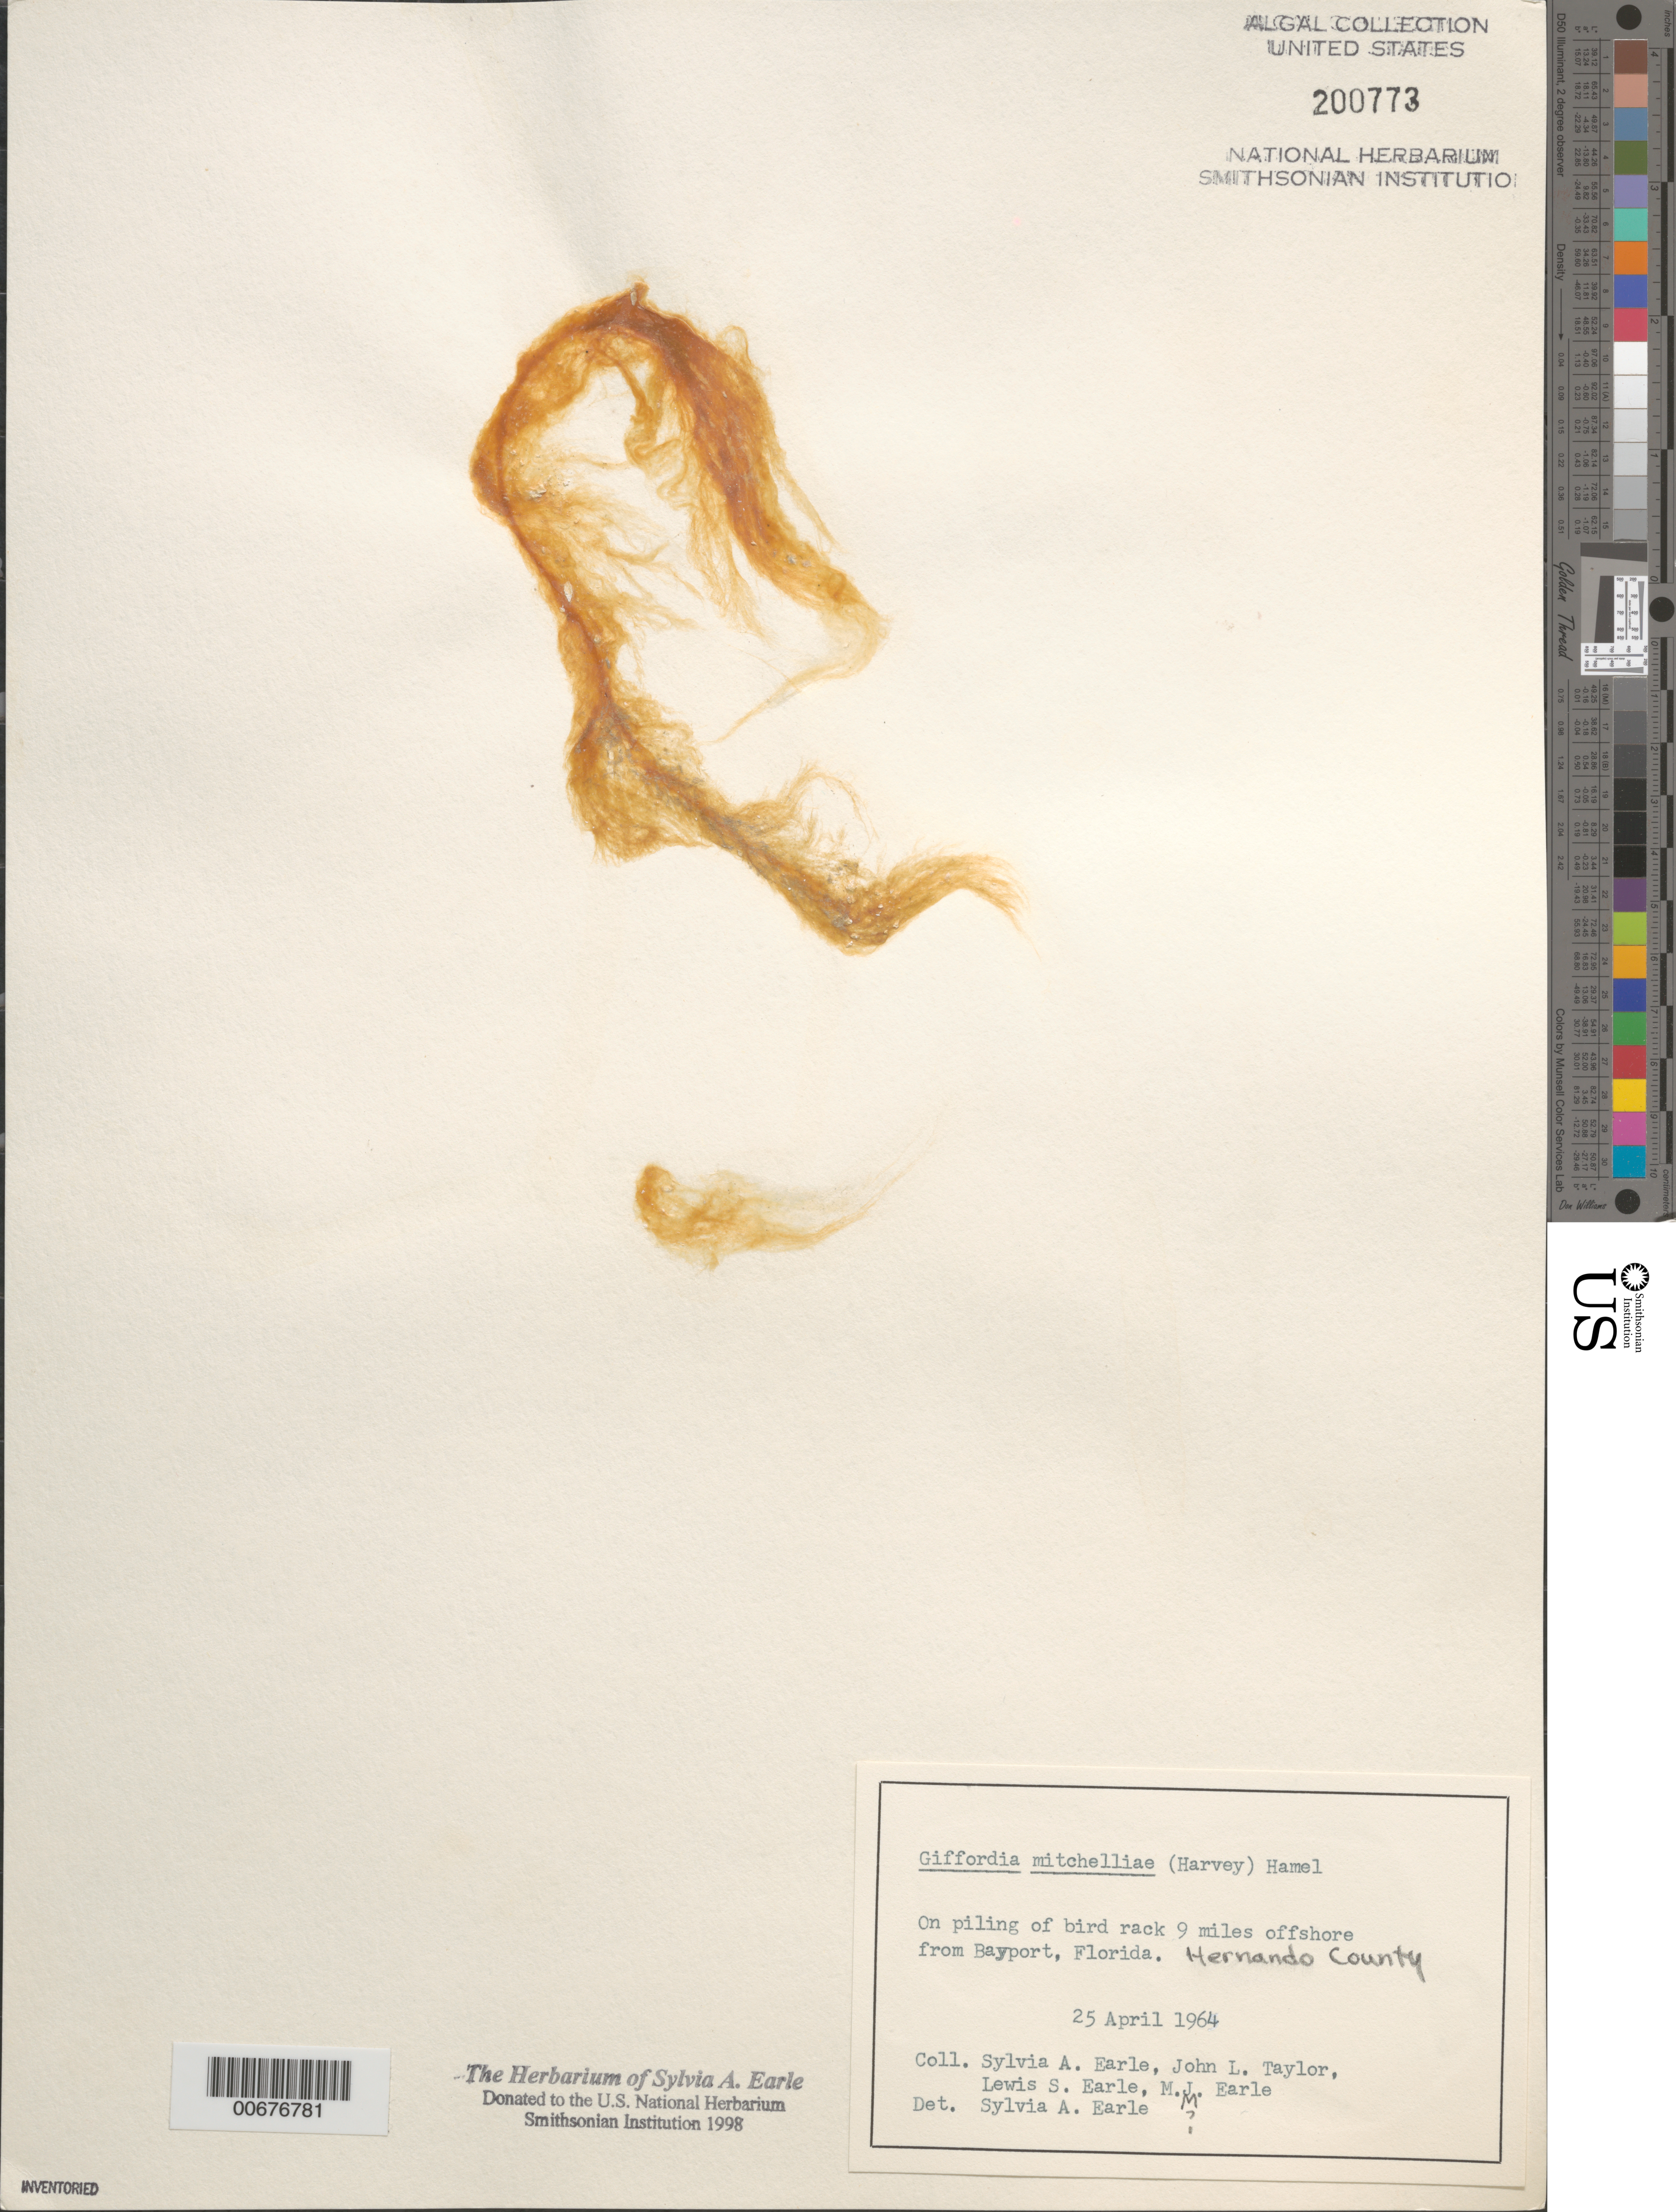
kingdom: Chromista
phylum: Ochrophyta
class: Phaeophyceae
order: Ectocarpales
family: Acinetosporaceae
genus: Feldmannia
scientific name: Feldmannia mitchelliae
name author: (Harv.) H.-S. Kim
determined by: Algae name updating Project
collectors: S. A. Earle, J. L. Taylor, L. Earle & M. Earle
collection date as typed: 25 Apr 1964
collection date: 1964-04-25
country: United States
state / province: Florida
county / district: Hernando County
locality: Bird rack 9 miles off (west from) Bayport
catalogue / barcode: US 200773